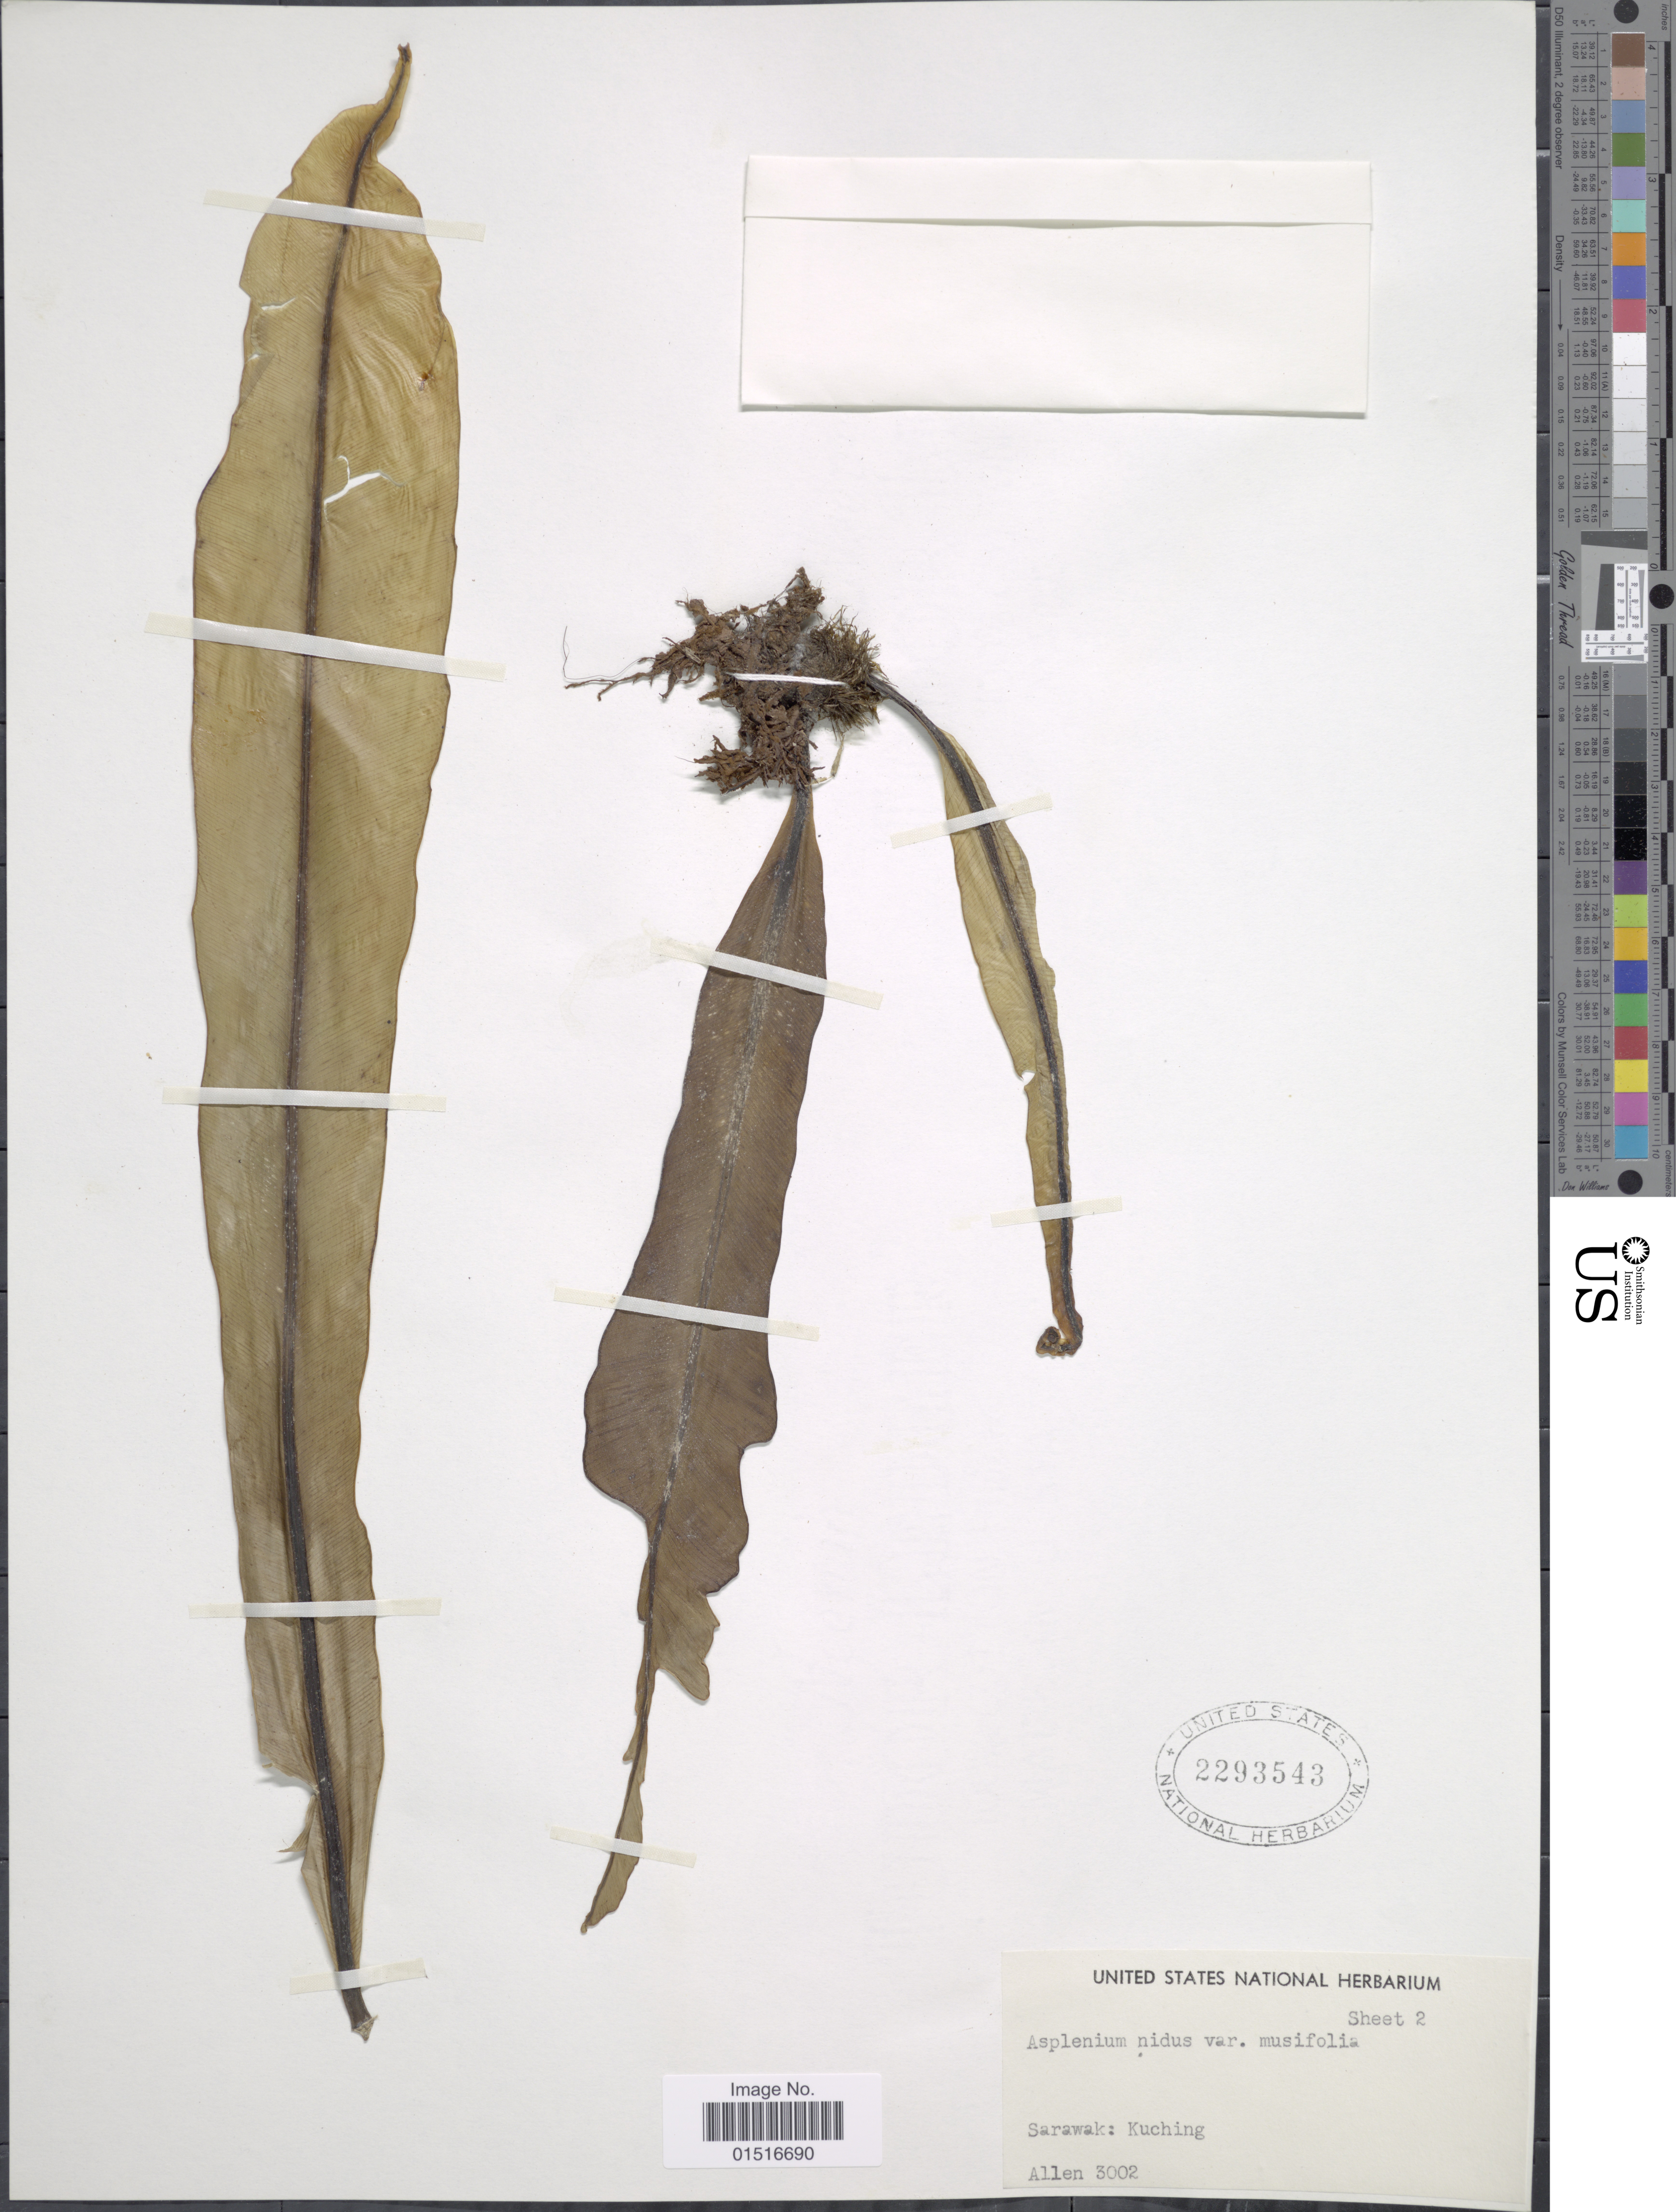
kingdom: Plantae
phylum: Tracheophyta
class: Polypodiopsida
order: Polypodiales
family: Aspleniaceae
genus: Asplenium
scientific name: Asplenium nidus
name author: L.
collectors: -- Allen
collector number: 3002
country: Malaysia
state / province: Sarawak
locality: Kuching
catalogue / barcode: US 2293543